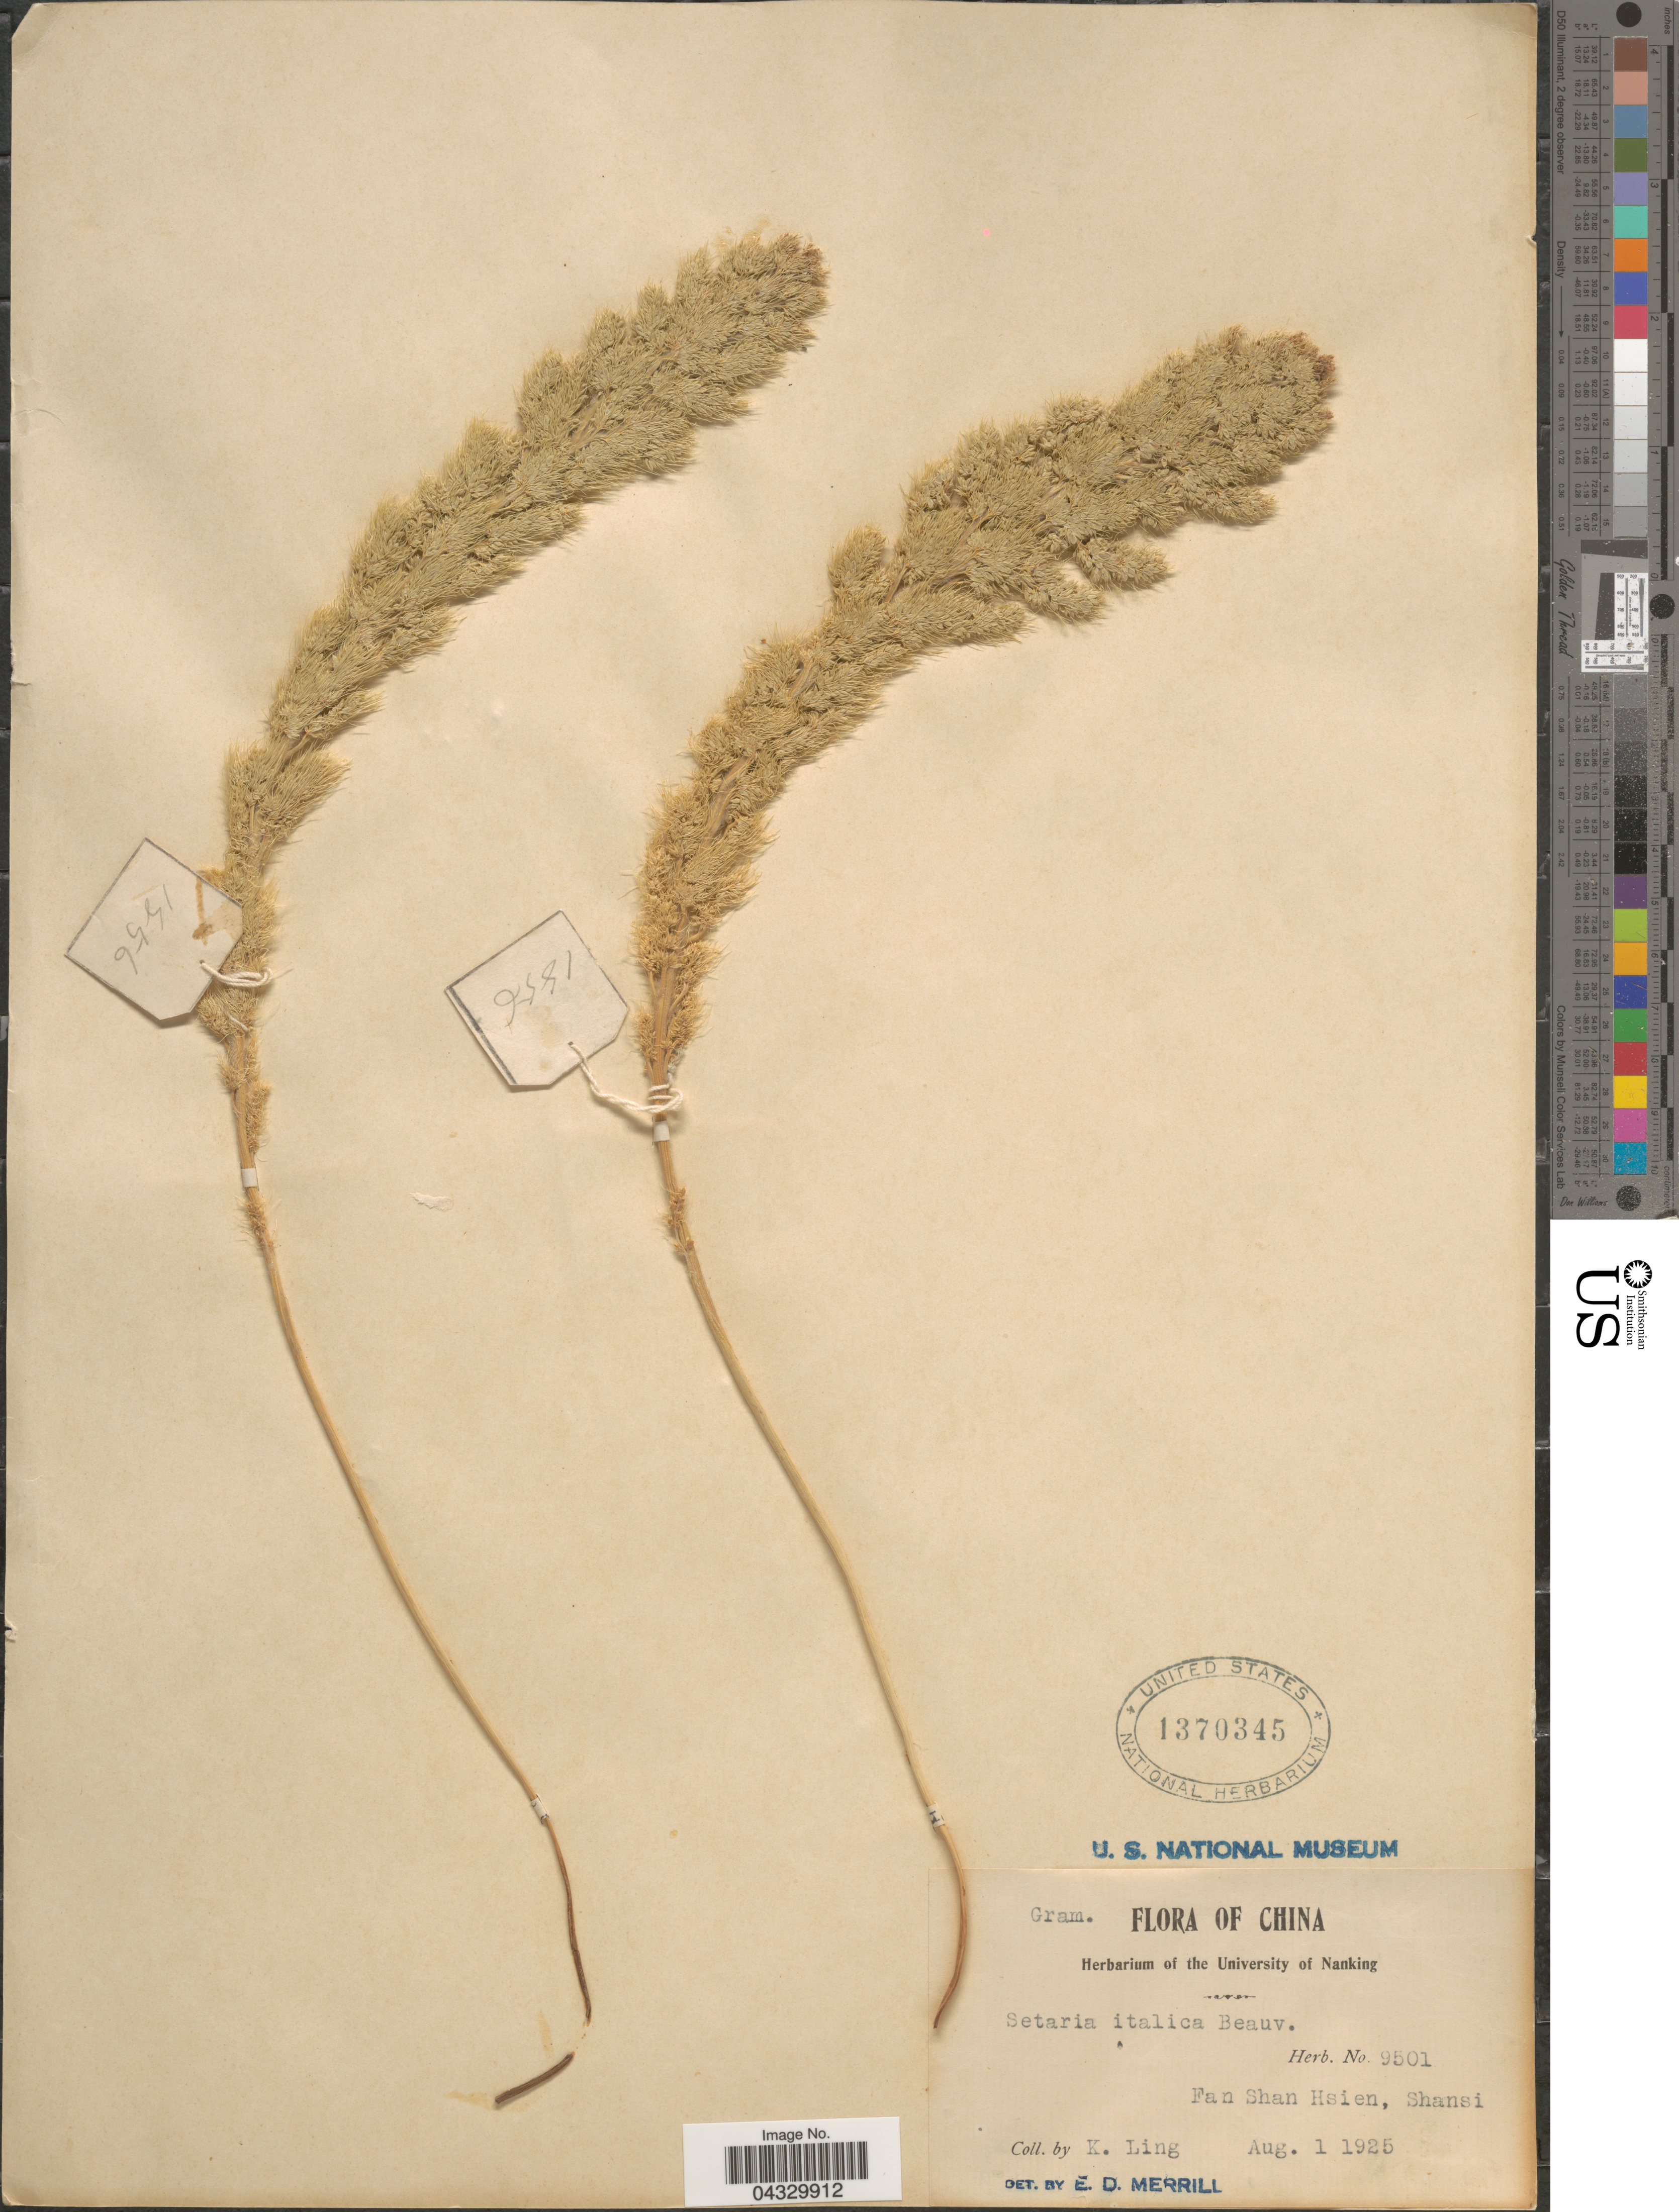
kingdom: Plantae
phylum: Tracheophyta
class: Liliopsida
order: Poales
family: Poaceae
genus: Setaria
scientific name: Setaria italica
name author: (L.) P. Beauv.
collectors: K. Ling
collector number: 9501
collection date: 1925-08-01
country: China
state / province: Shanxi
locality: Fan Shan Hsien, Shansi.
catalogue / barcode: US 1370345